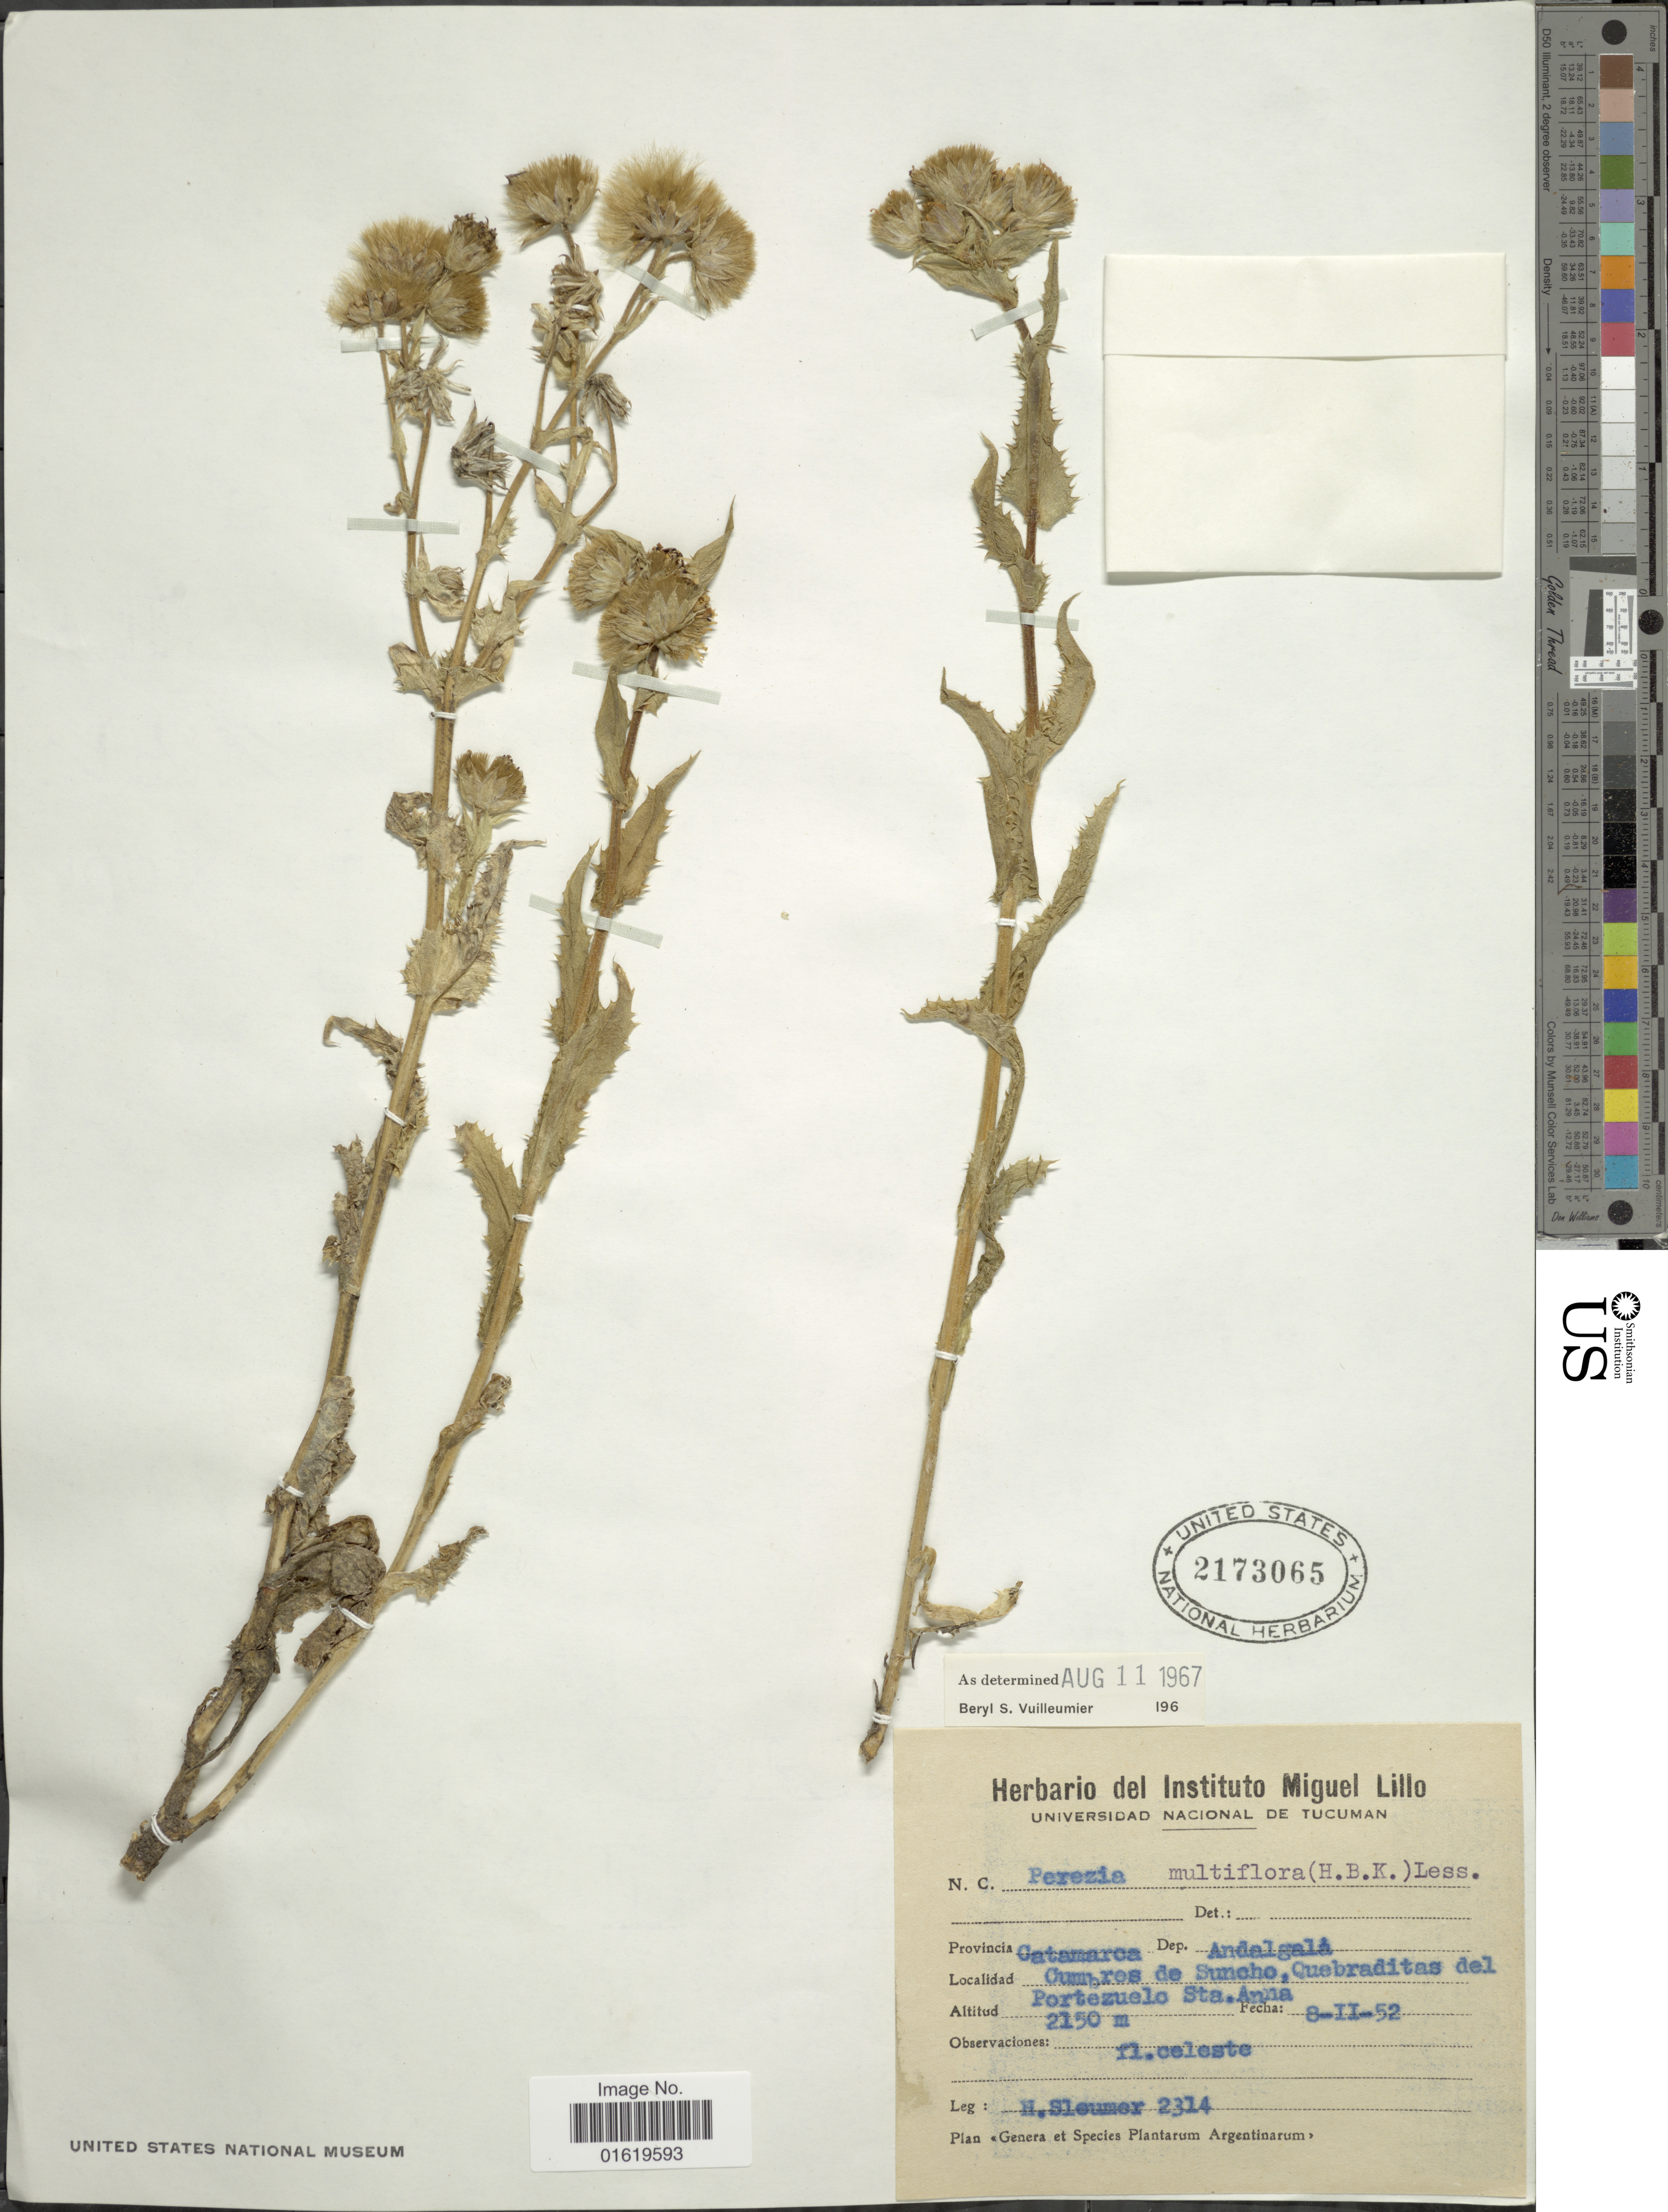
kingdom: Plantae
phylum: Tracheophyta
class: Magnoliopsida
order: Asterales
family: Asteraceae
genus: Perezia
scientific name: Perezia multiflora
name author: Less.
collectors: H. O. Sleumer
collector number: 2314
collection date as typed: Transcribed d/m/y: 8/2/52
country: Argentina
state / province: Catamarca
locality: Provincia Catamarca. Dep. Andalgalá. Cumbres de Suncho, Quebraditas del Portezuelo Sta. Anna.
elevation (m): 2150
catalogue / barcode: US 2173065